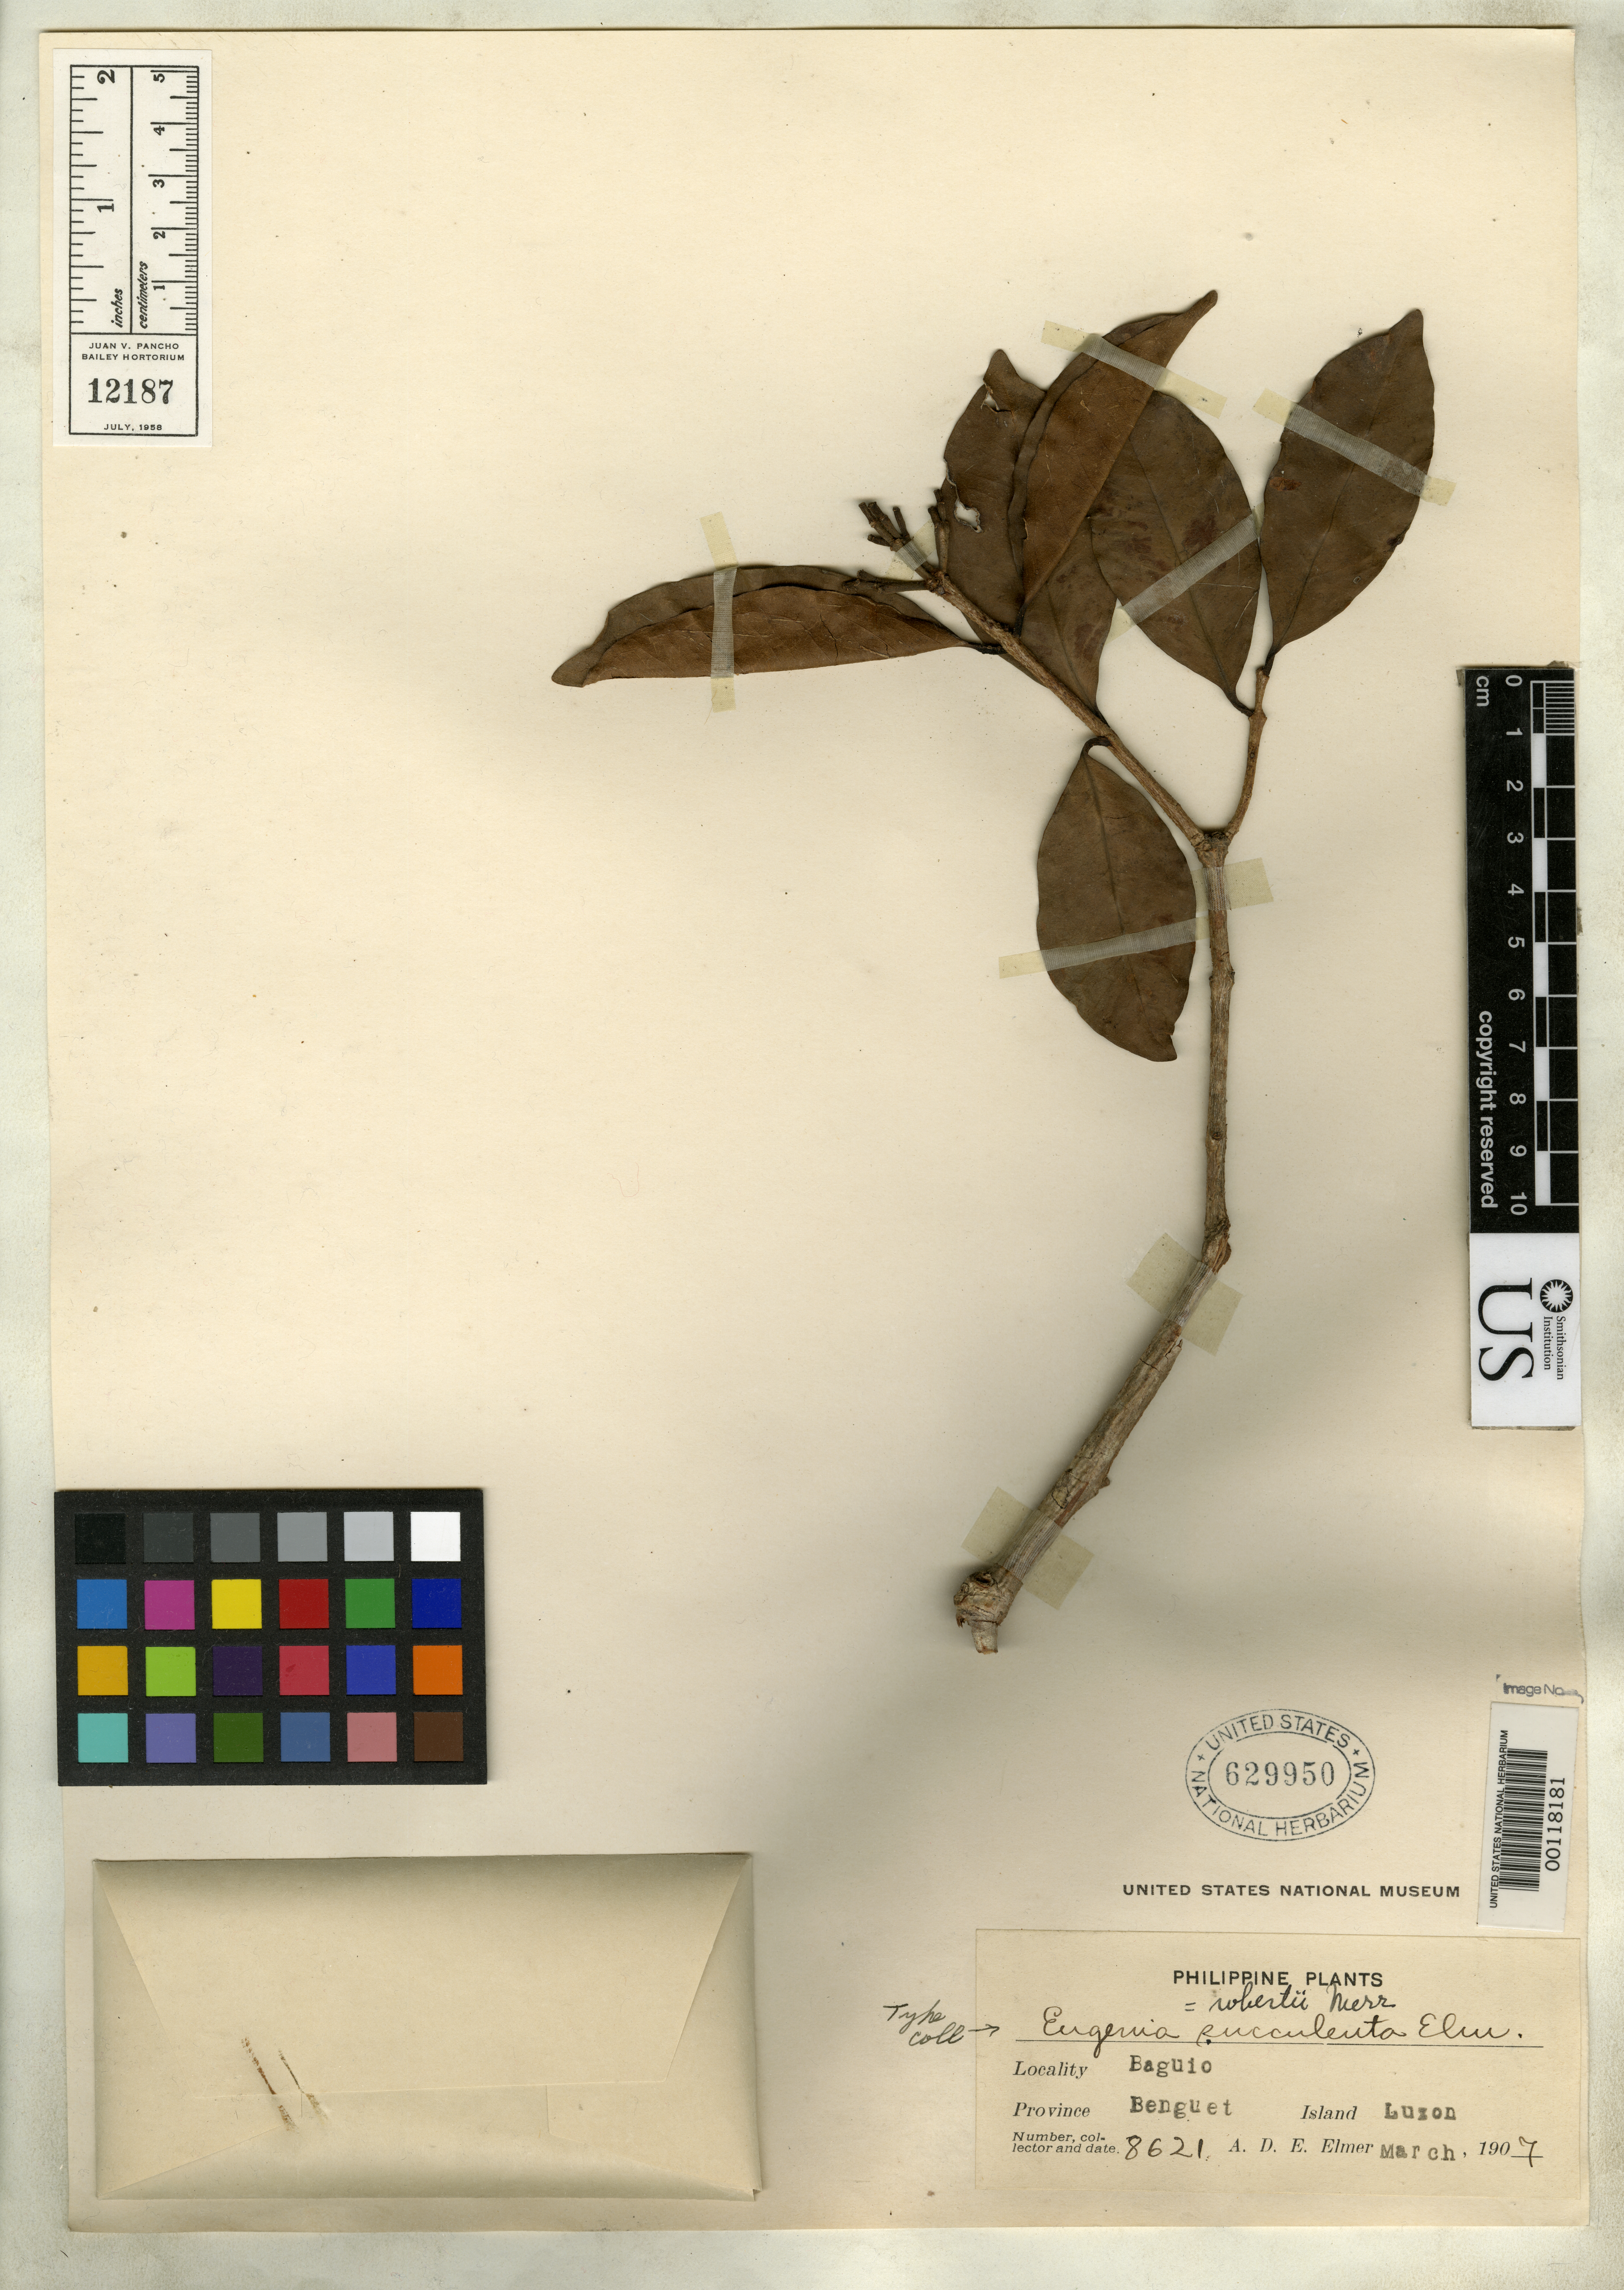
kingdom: Plantae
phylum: Tracheophyta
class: Magnoliopsida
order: Myrtales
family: Myrtaceae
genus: Eugenia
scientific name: Eugenia succulenta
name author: Elmer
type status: Isotype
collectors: A. D. E. Elmer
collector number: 8621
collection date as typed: Mar 1907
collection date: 1907-03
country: Philippines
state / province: Cordillera (Administrative Region)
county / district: Benguet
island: Luzon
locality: Baguio.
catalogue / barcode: US 629950